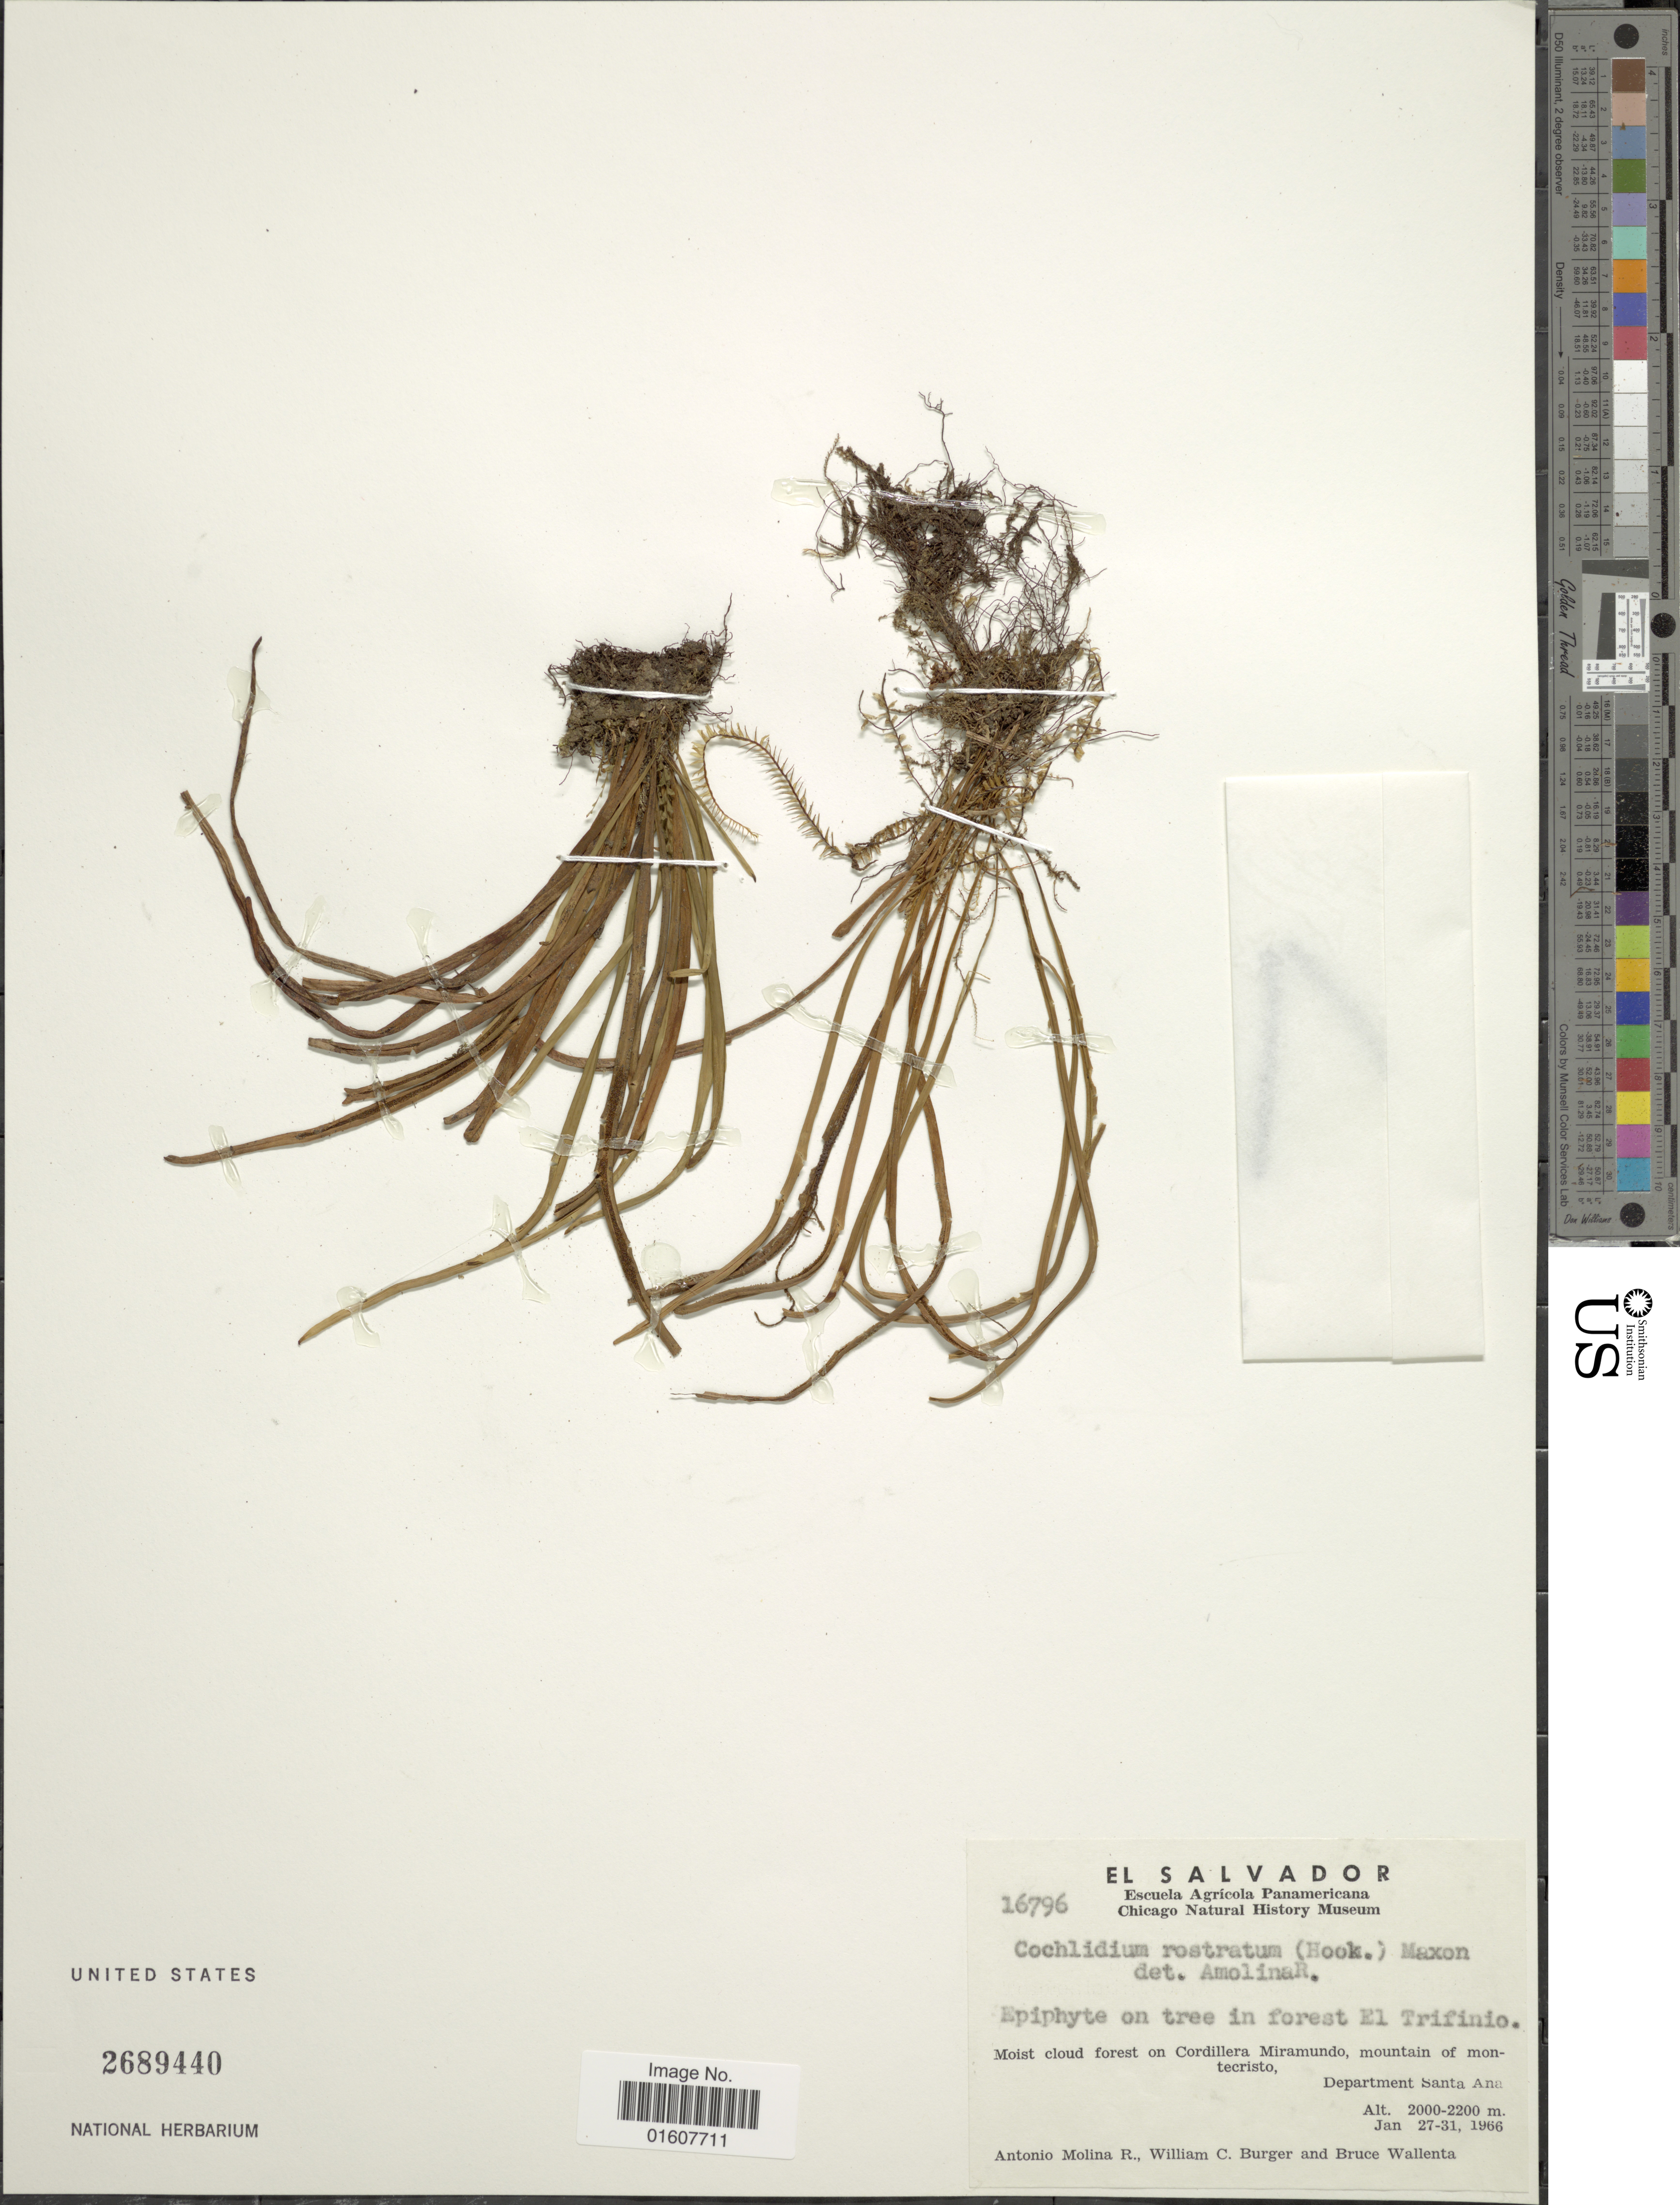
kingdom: Plantae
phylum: Tracheophyta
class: Polypodiopsida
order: Polypodiales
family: Polypodiaceae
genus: Cochlidium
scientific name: Cochlidium rostratum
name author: (Hook.) Maxon ex C. Chr.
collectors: A. Molina R., W. Burger & B. Wallenta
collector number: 16796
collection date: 1966-01-27/1966-01-31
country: El Salvador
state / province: Santa Ana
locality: Epiphyte on tree in forest El Trifinio, Moist cloud forest on Cordillera Miramundo, mountain of montecristo, Department Santa Ana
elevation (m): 2000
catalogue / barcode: US 2689440